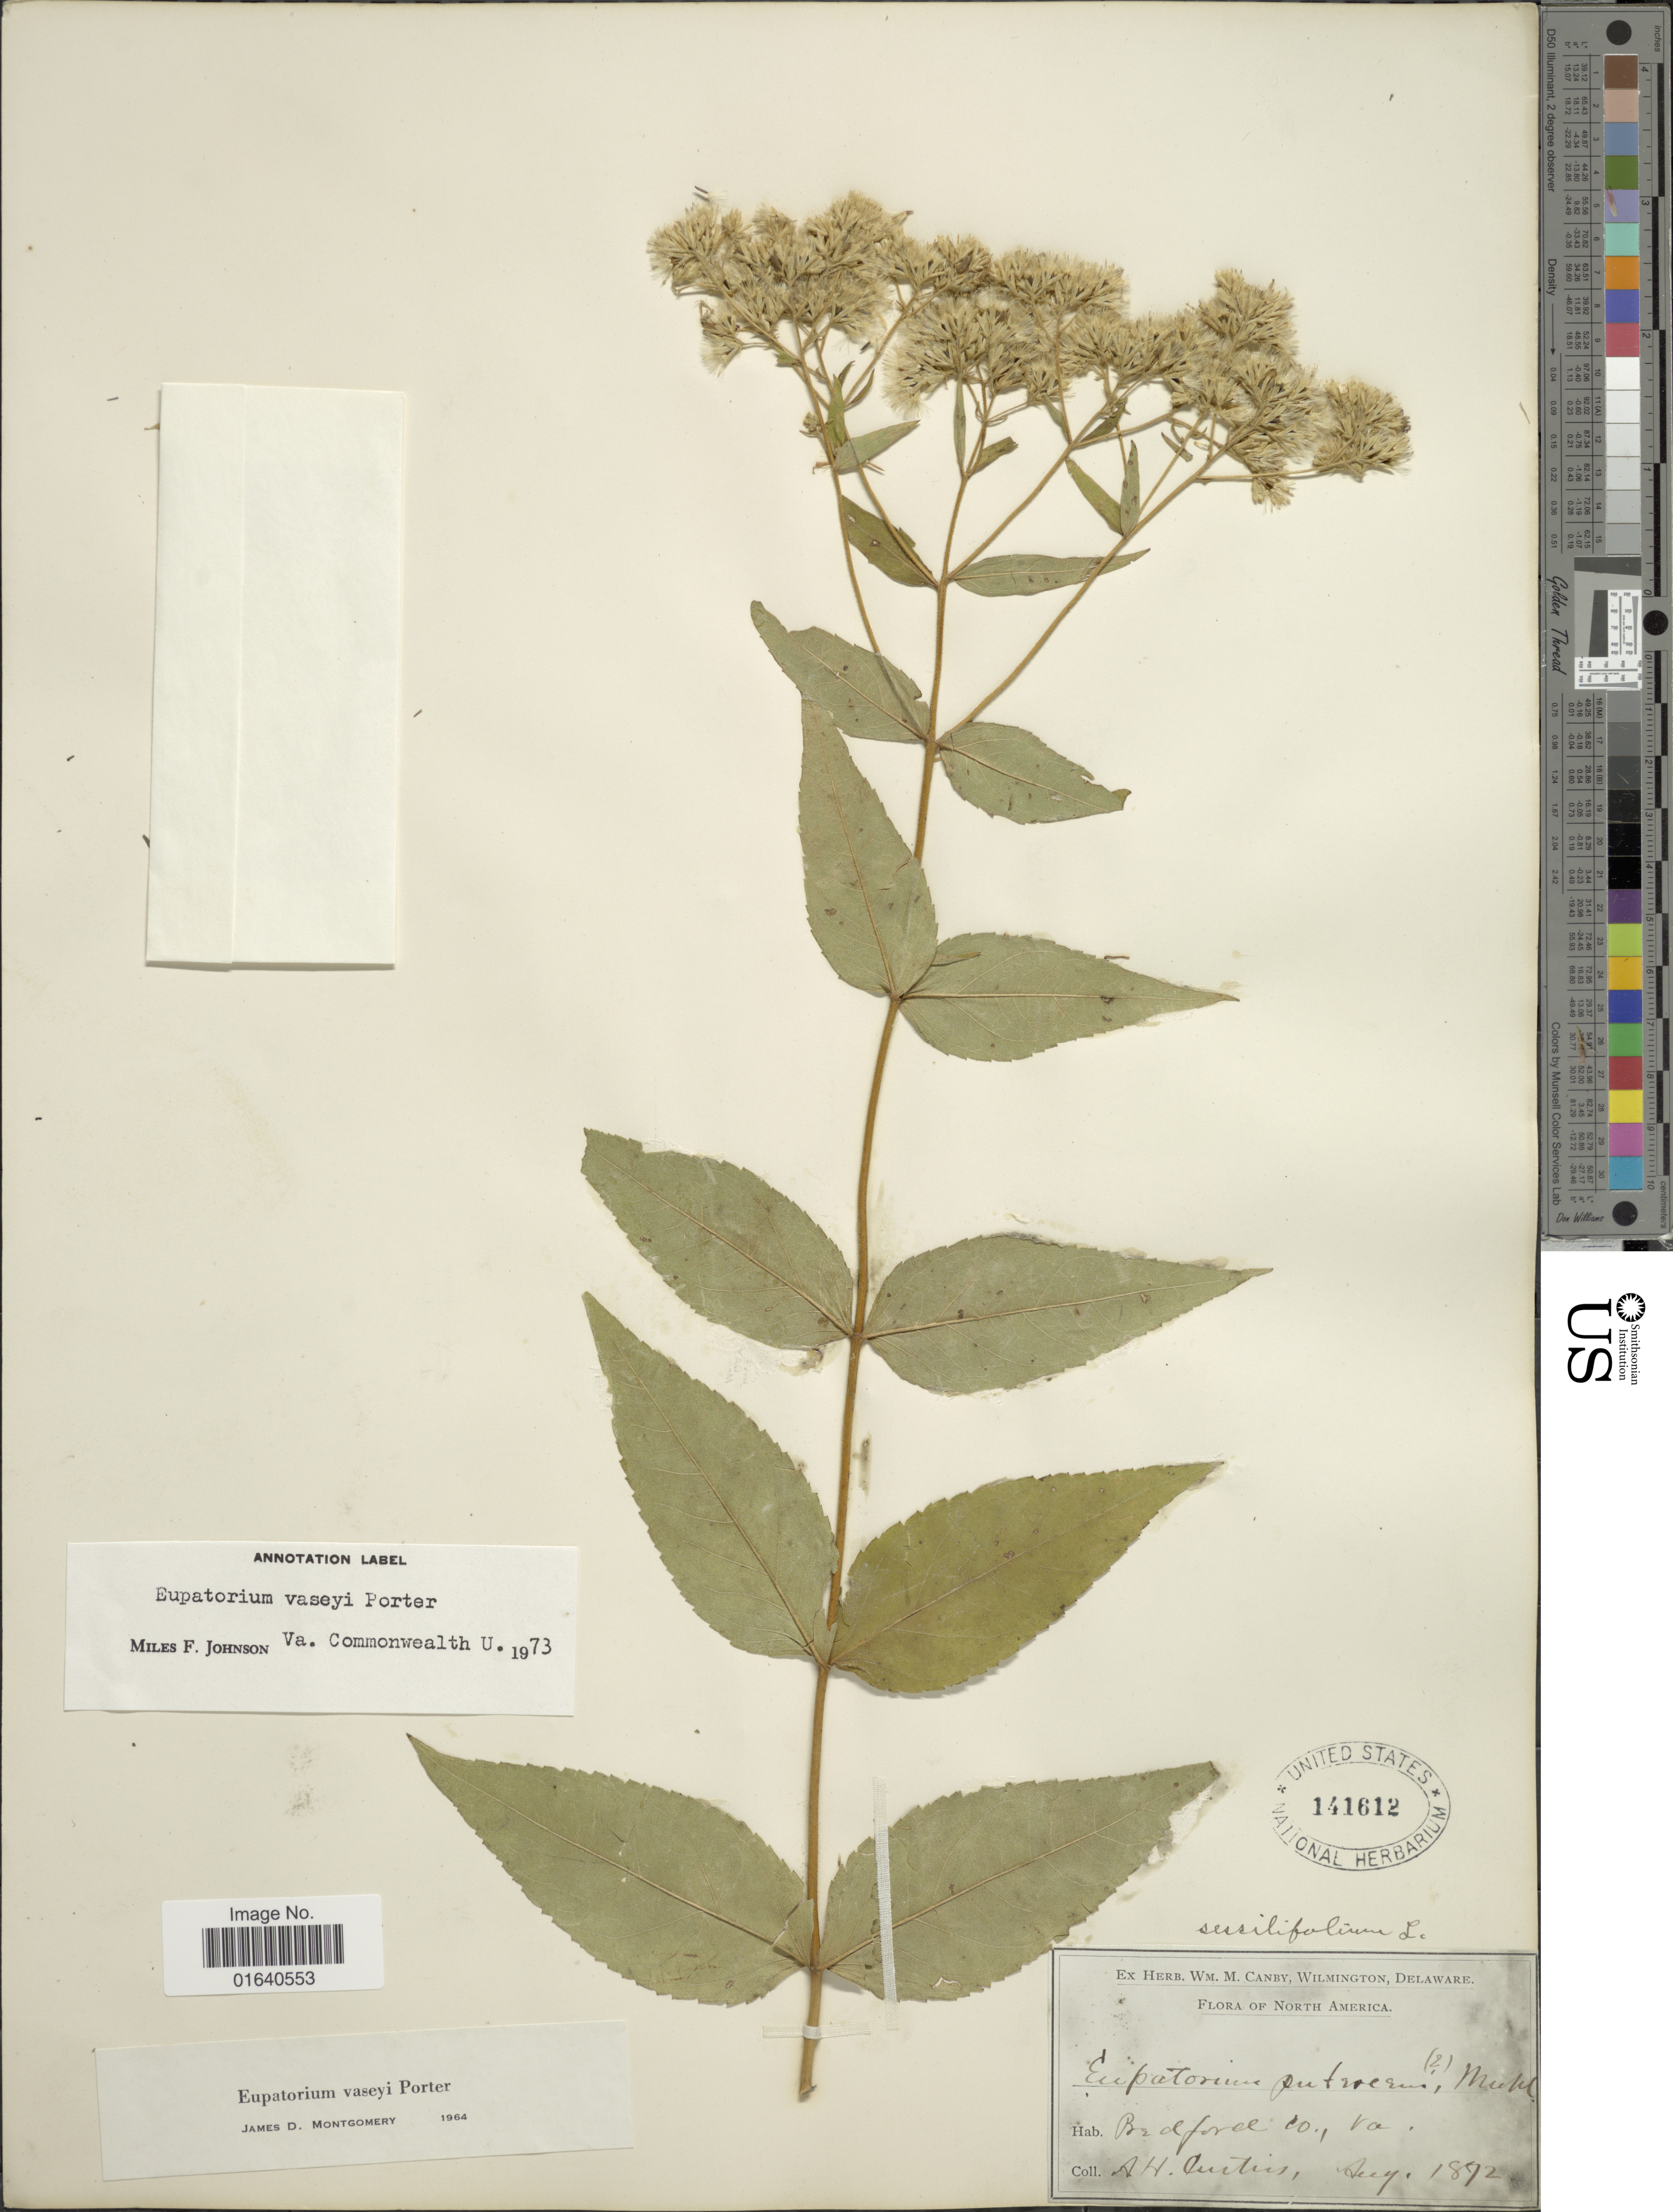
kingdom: Plantae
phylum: Tracheophyta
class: Magnoliopsida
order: Asterales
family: Asteraceae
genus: Eupatorium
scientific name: Eupatorium vaseyi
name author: Porter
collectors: A. H. Curtiss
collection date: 1872-08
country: United States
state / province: Virginia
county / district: Bedford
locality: Bedford Co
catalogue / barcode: US 141612